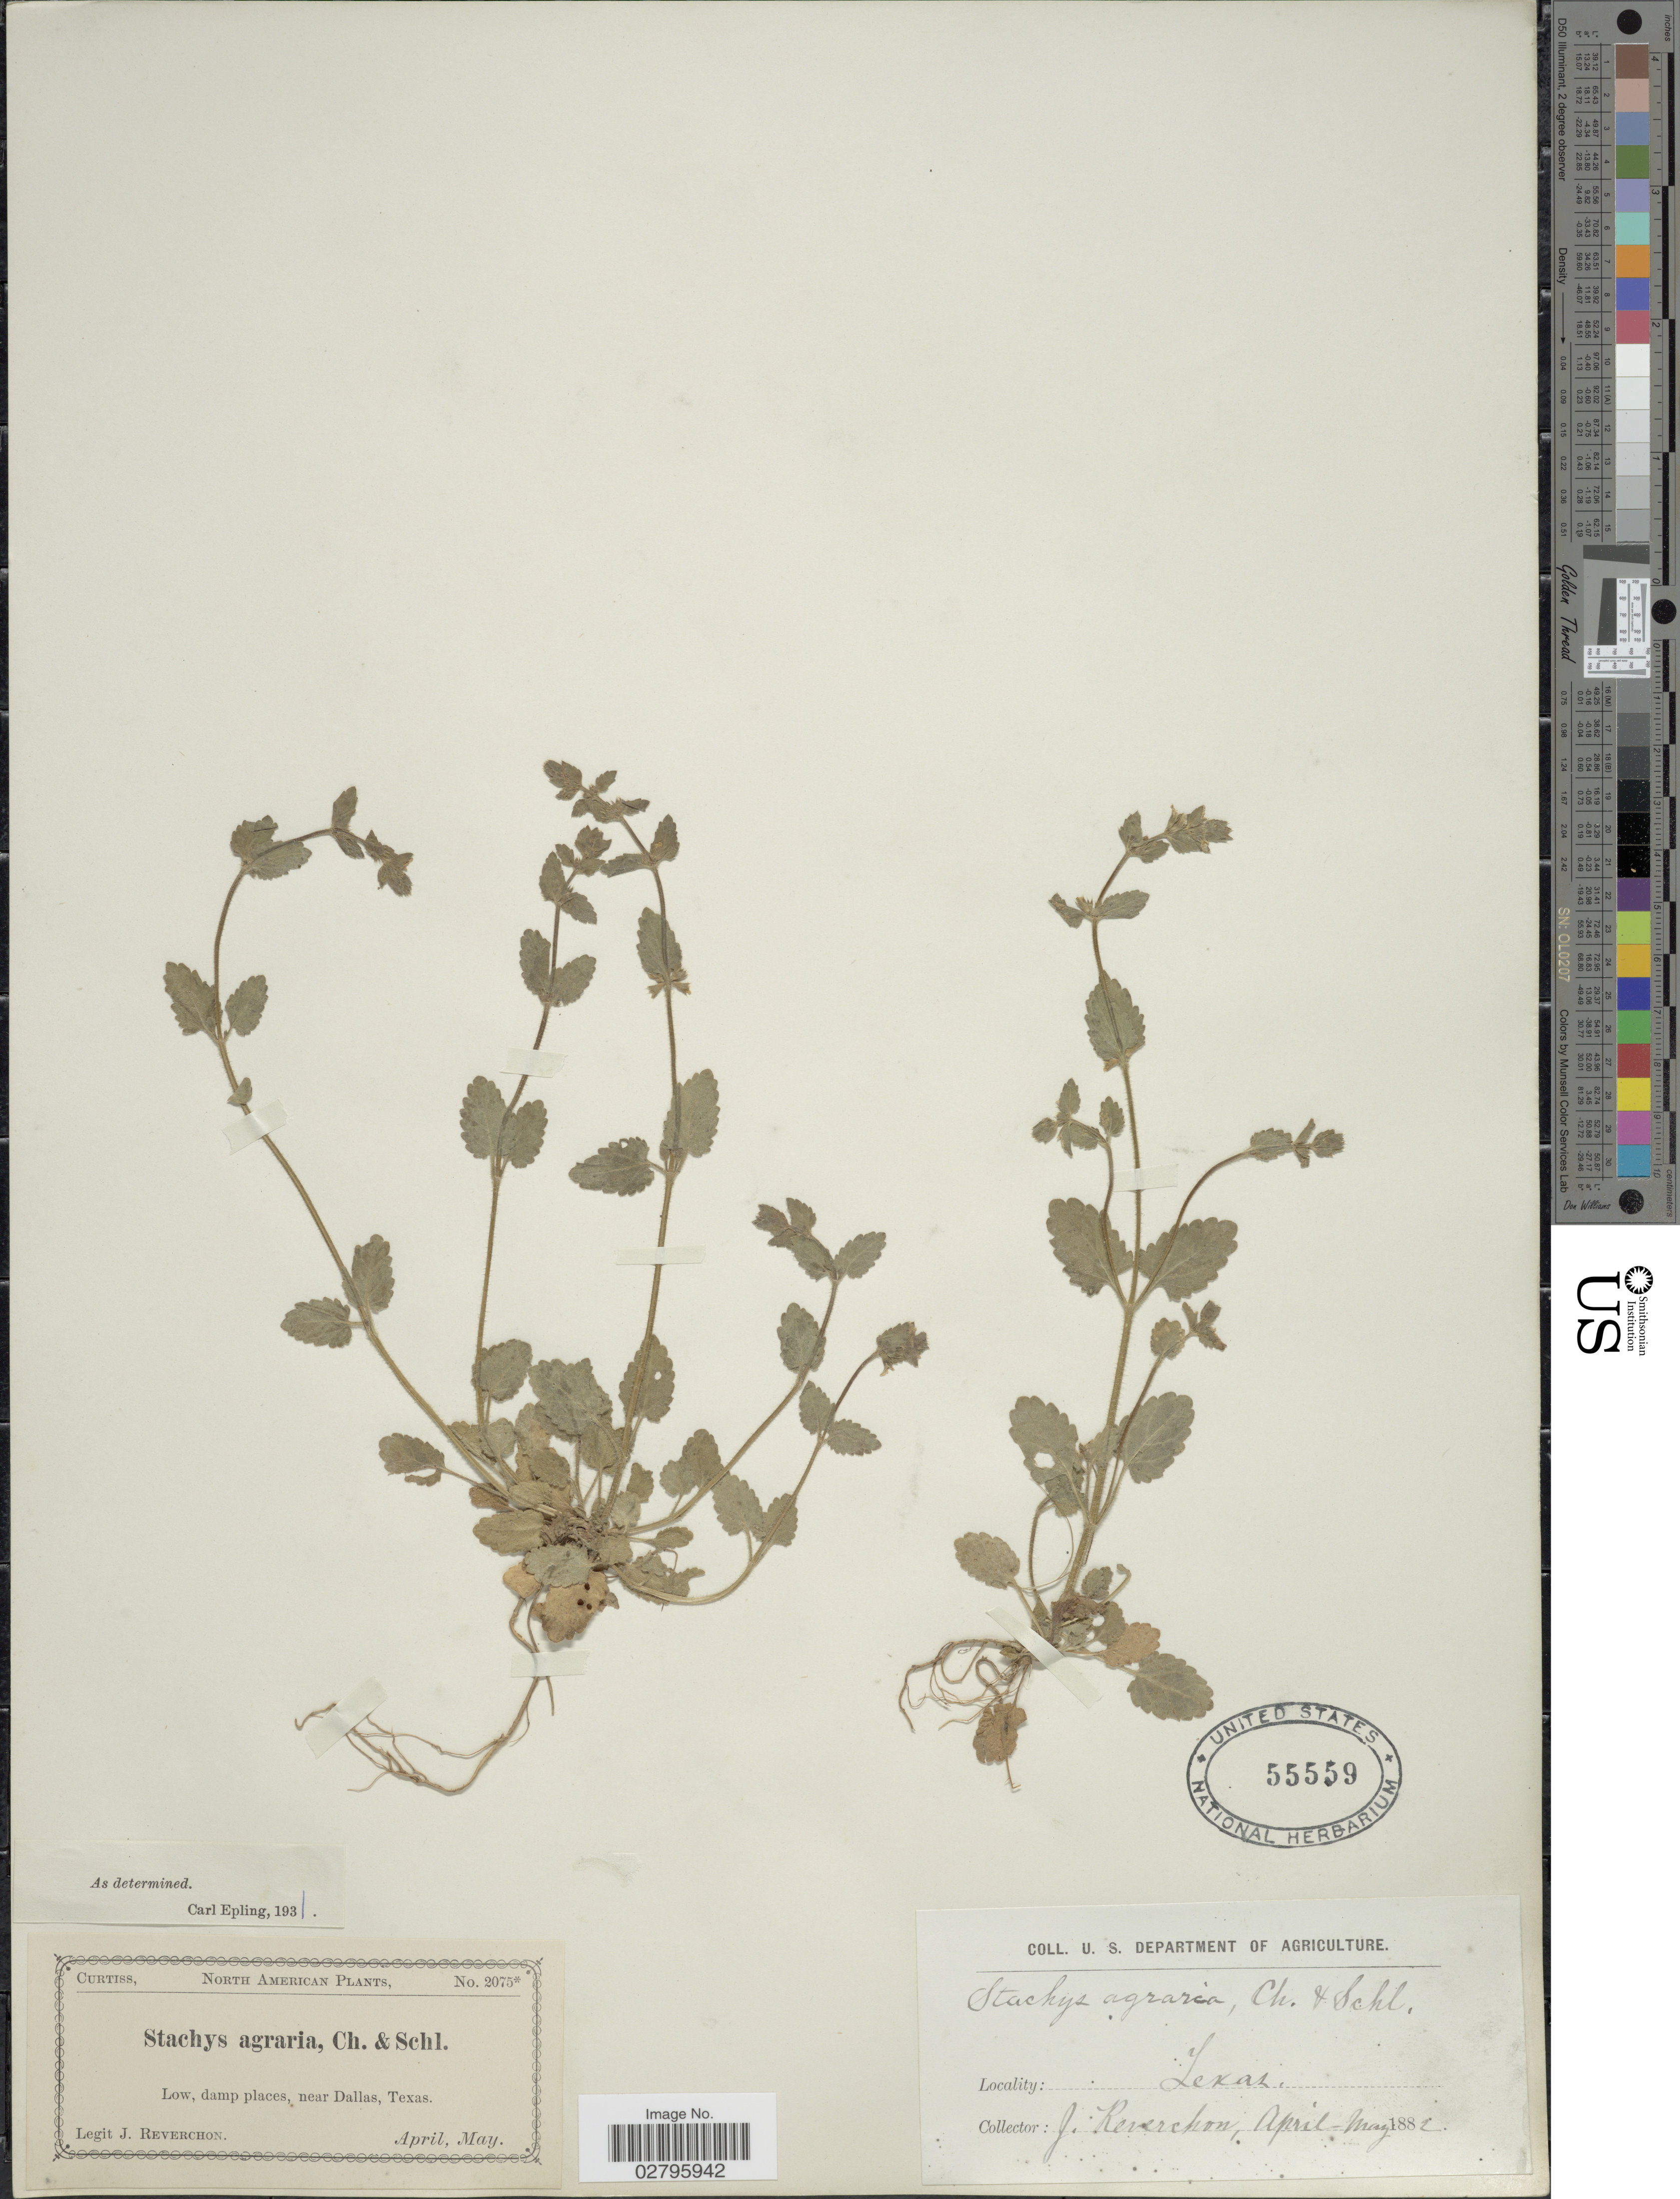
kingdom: Plantae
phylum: Tracheophyta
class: Magnoliopsida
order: Lamiales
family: Lamiaceae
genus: Stachys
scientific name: Stachys agraria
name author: Schltdl. & Cham.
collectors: J. Reverchon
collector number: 2075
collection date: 1882-04/1882-05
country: United States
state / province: Texas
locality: Low, damp places, near Dallas, Texas.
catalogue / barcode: US 55559